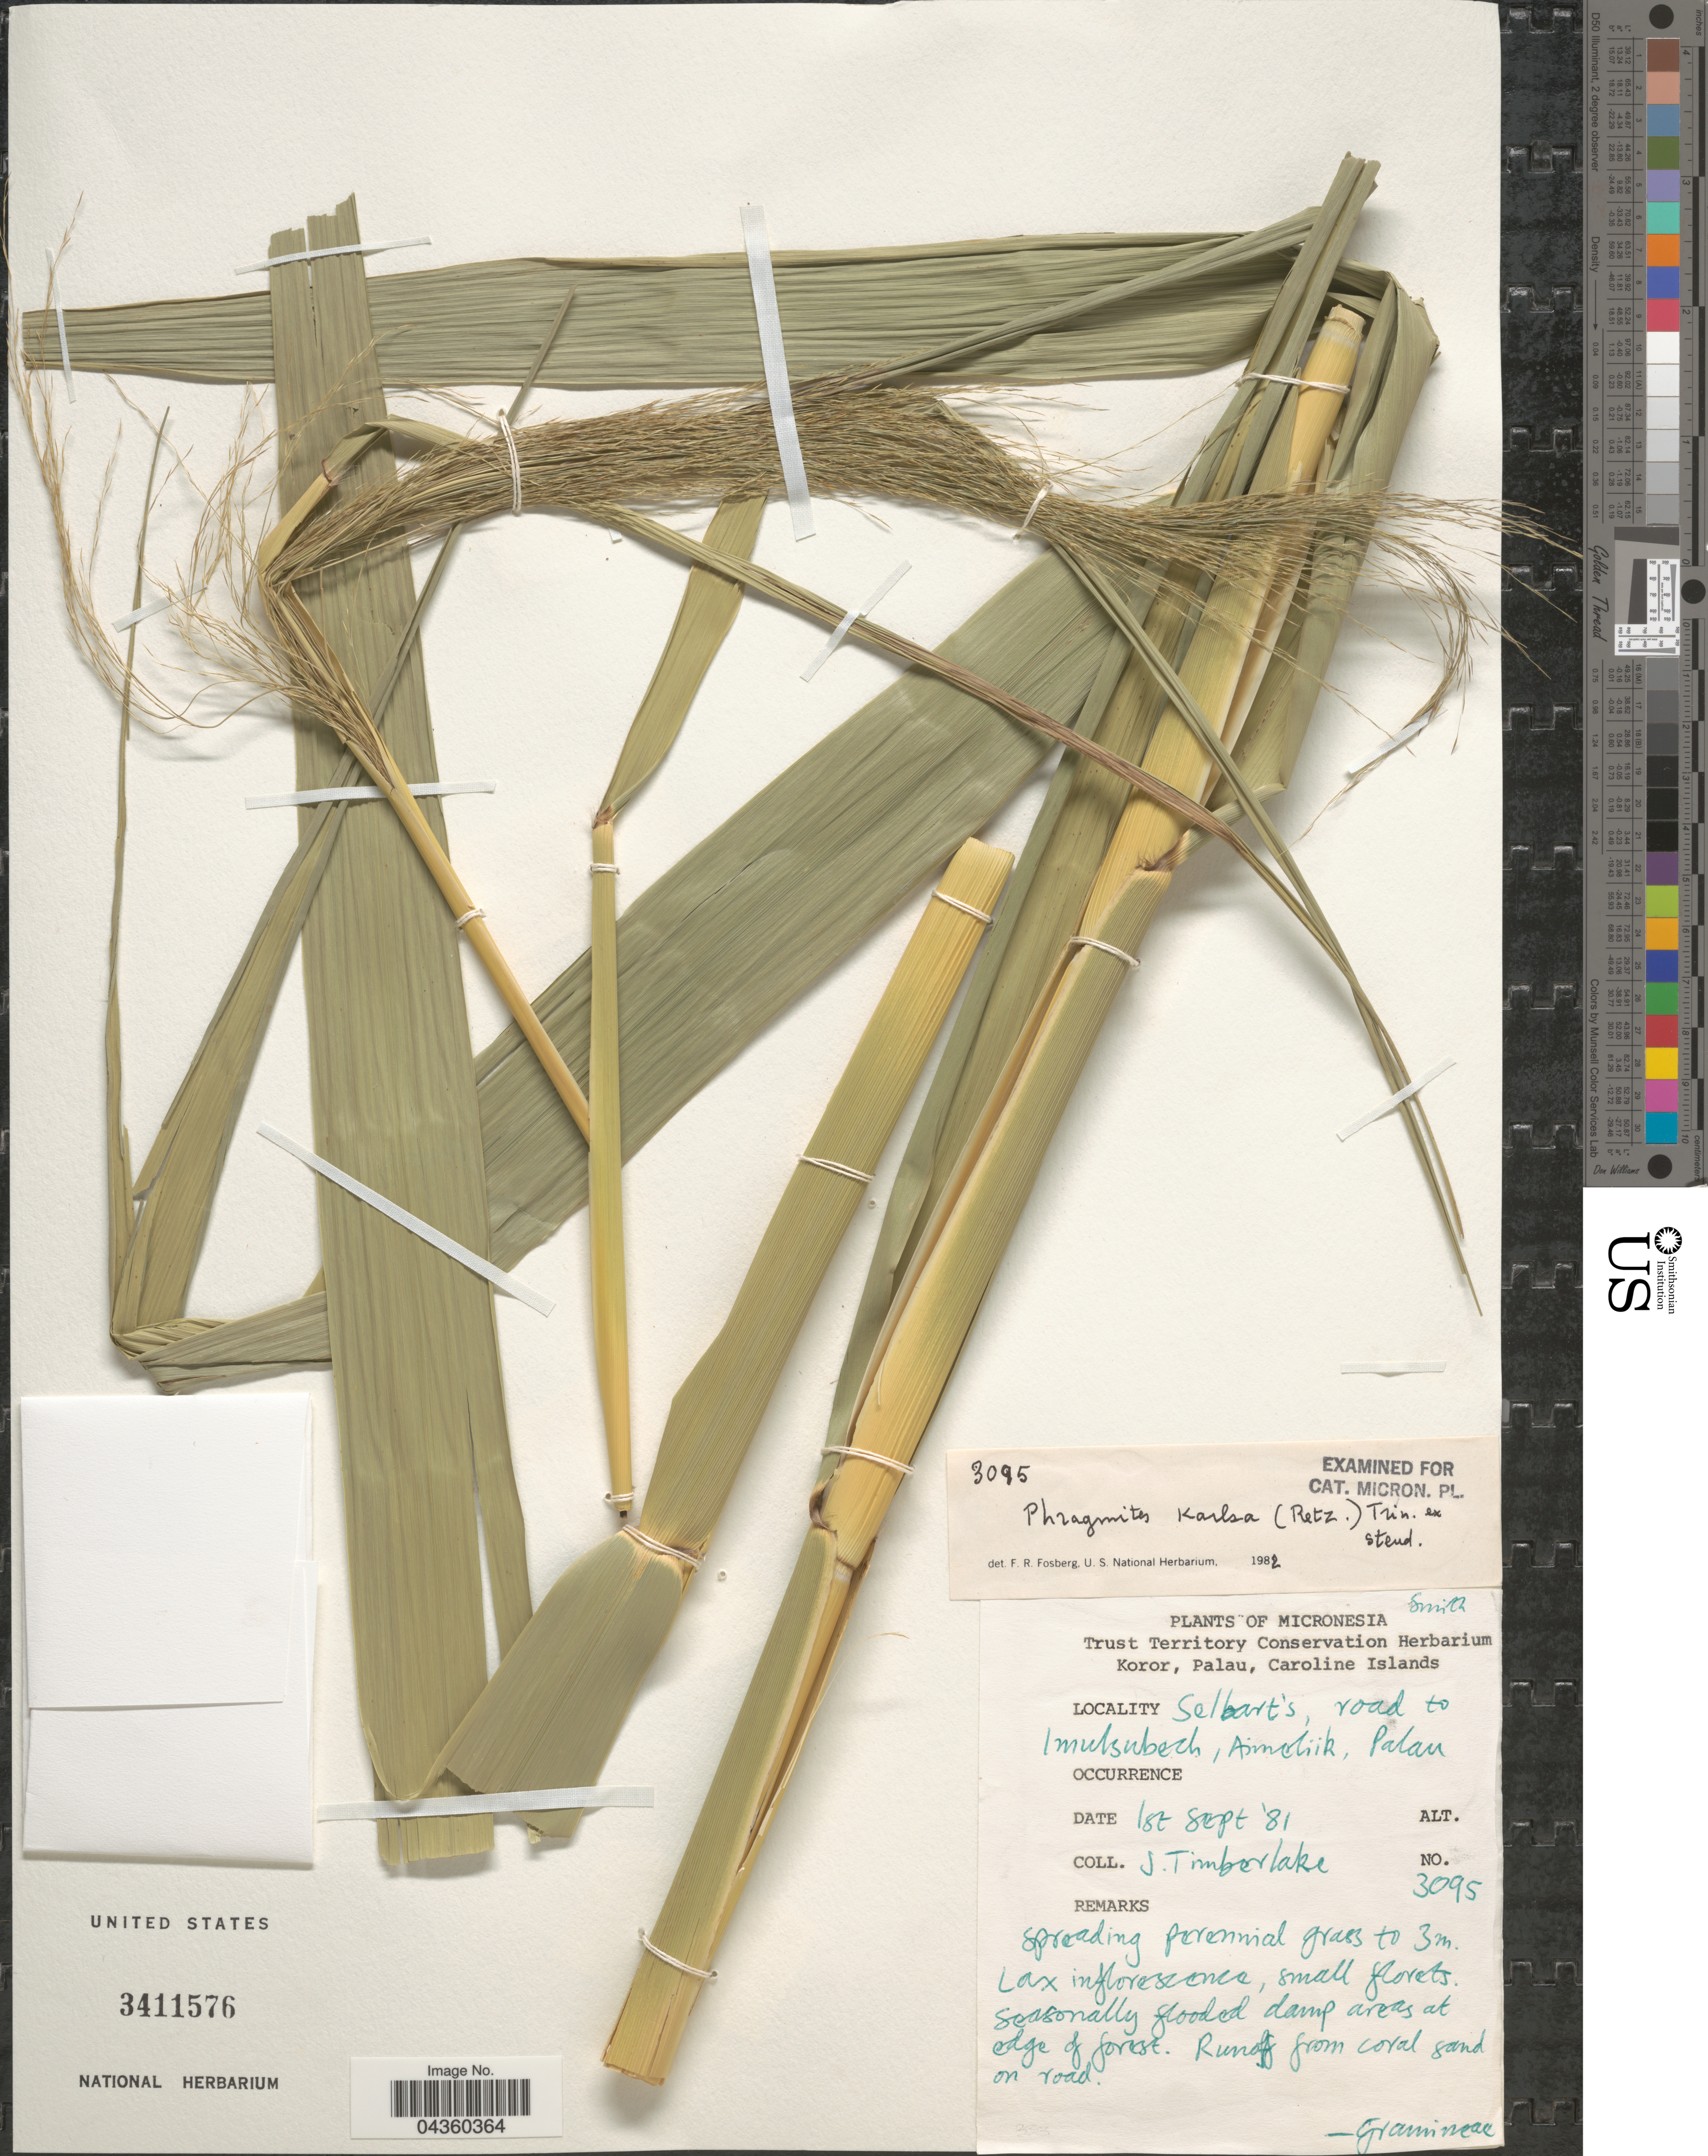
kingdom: Plantae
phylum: Tracheophyta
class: Liliopsida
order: Poales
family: Poaceae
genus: Phragmites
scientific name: Phragmites karka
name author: (Retz.) Trin. ex Steud.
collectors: J. Timberlake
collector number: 3095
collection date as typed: Transcribed d/m/y: 1/9/81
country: Palau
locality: Micronesia. Koror, Palau, Caroline Islands [unsure placement]. Selbart's, road to Imulsubech, Aimeliik, Palau.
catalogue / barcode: US 3411576